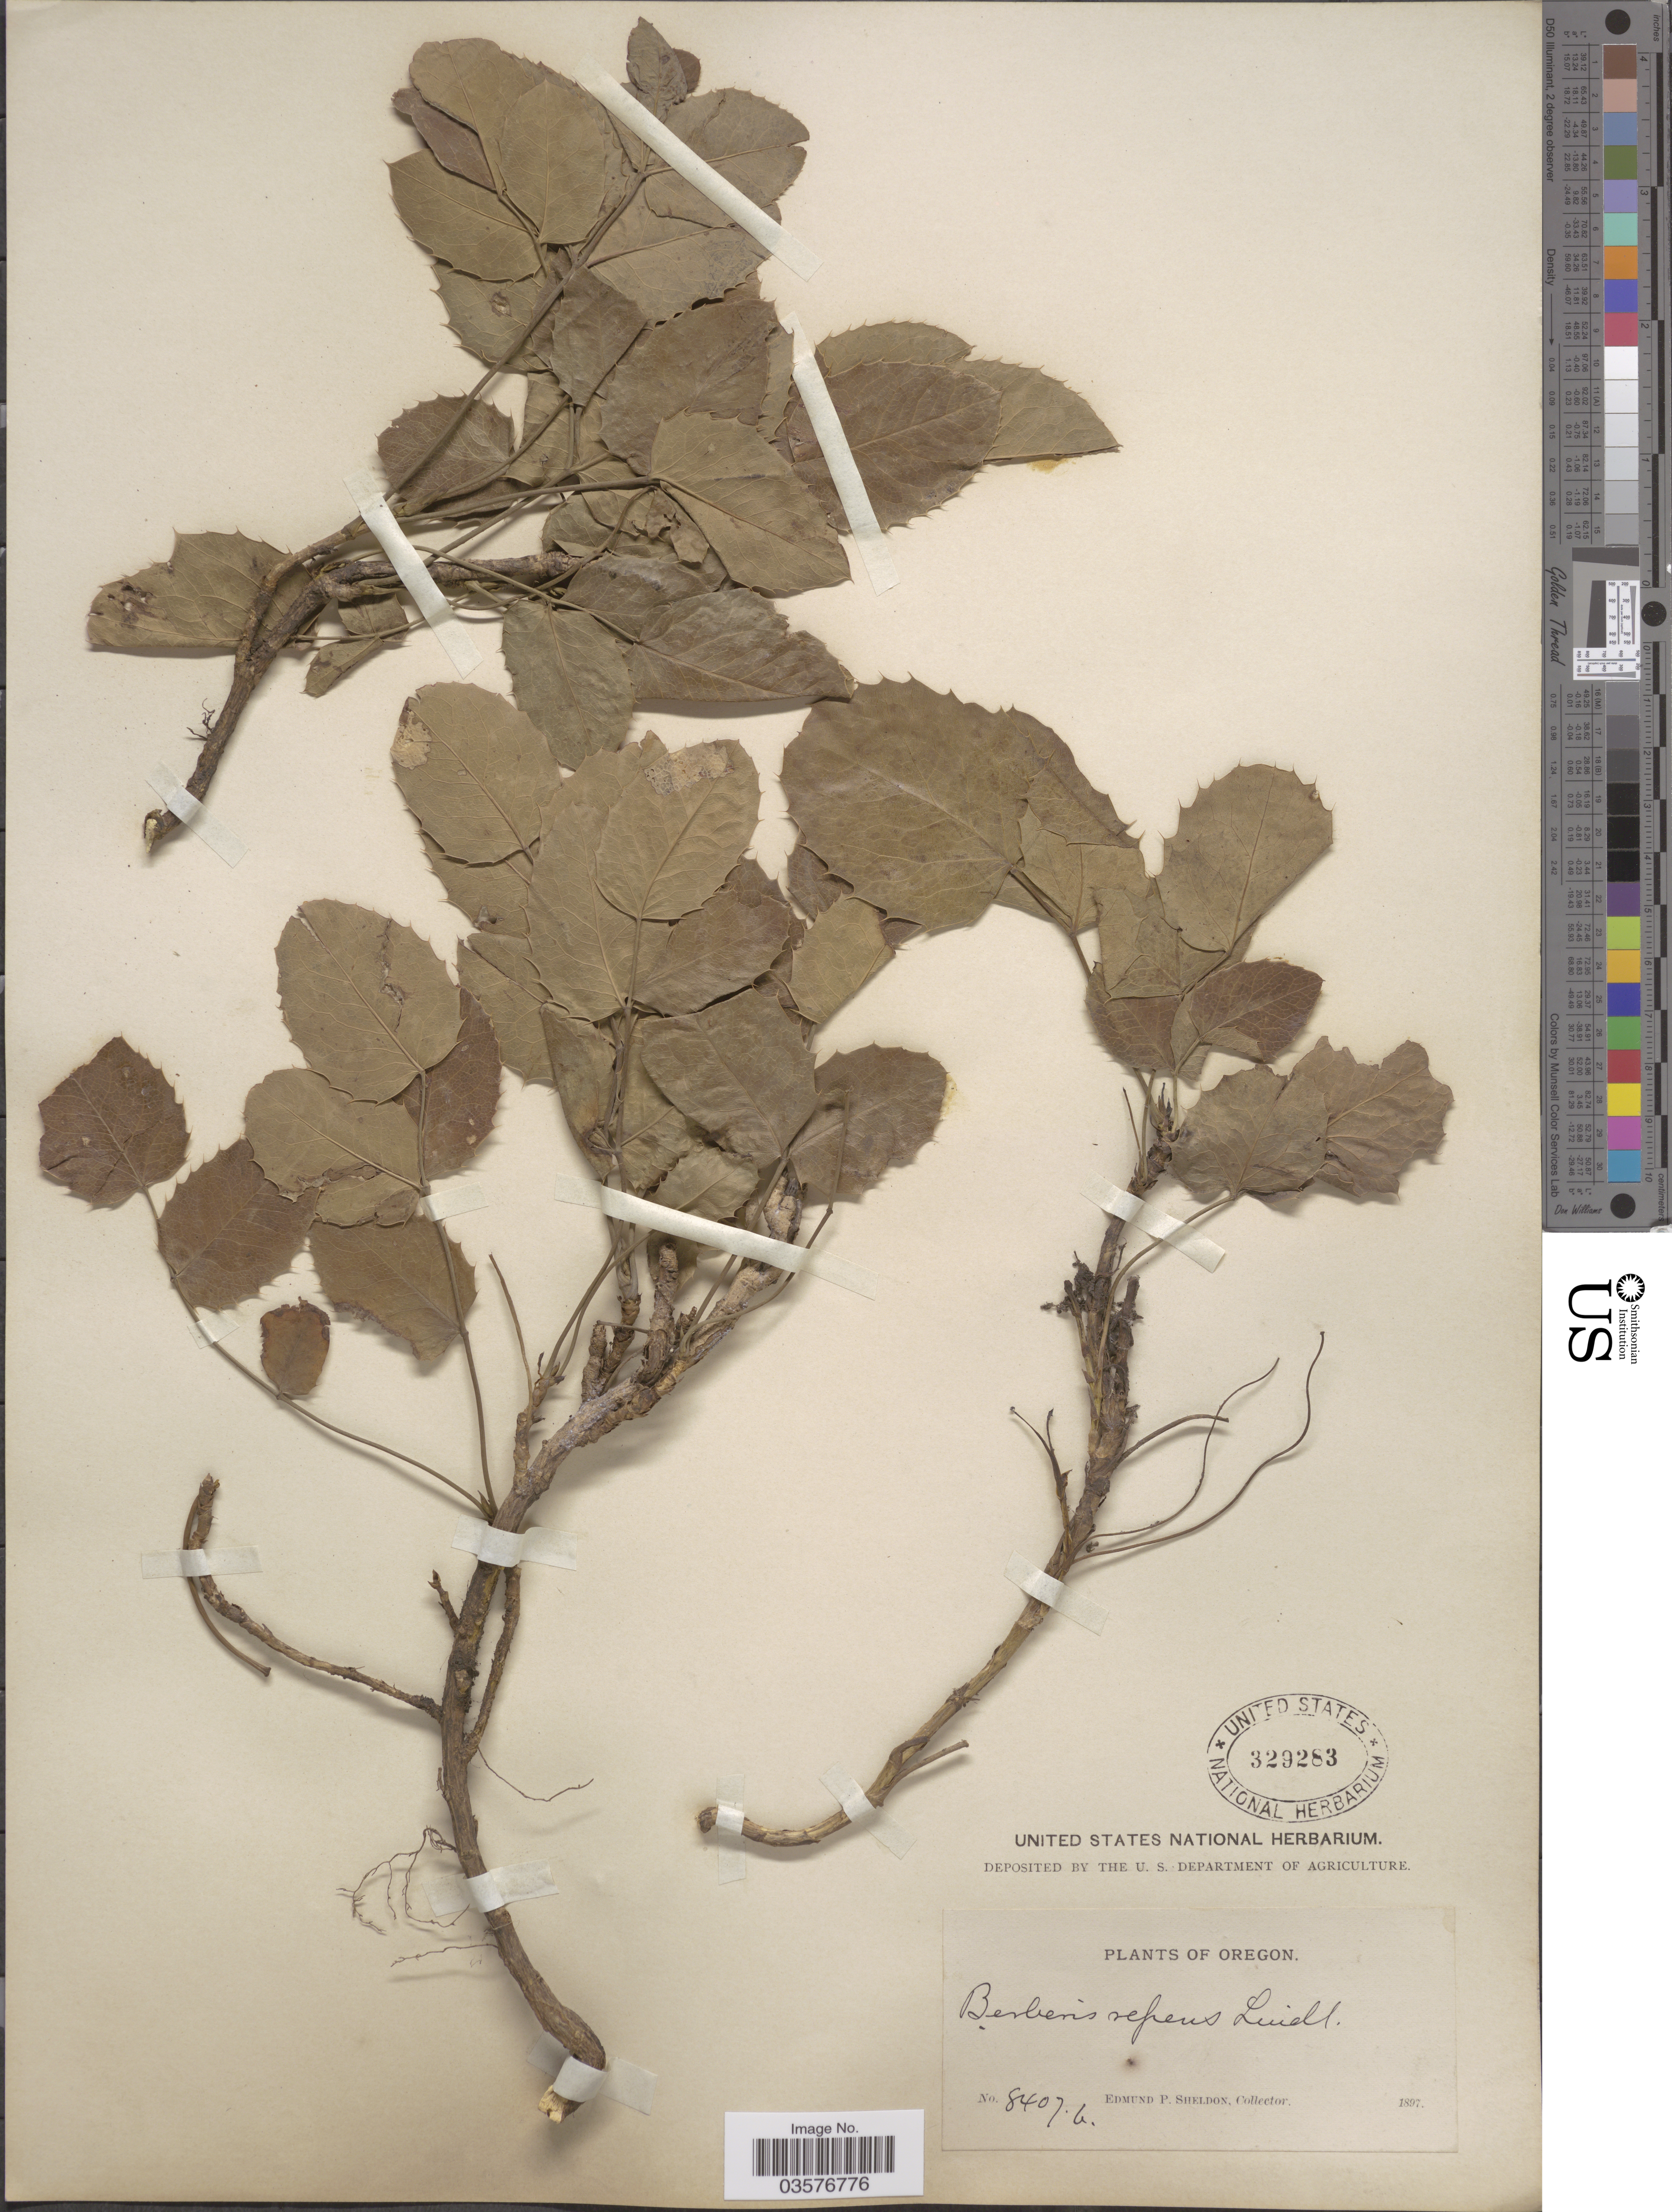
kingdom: Plantae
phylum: Tracheophyta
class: Magnoliopsida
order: Ranunculales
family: Berberidaceae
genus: Mahonia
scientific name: Mahonia repens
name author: (Lindl.) G. Don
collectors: E. P. Sheldon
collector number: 8407b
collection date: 1897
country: United States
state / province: Oregon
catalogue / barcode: US 329283